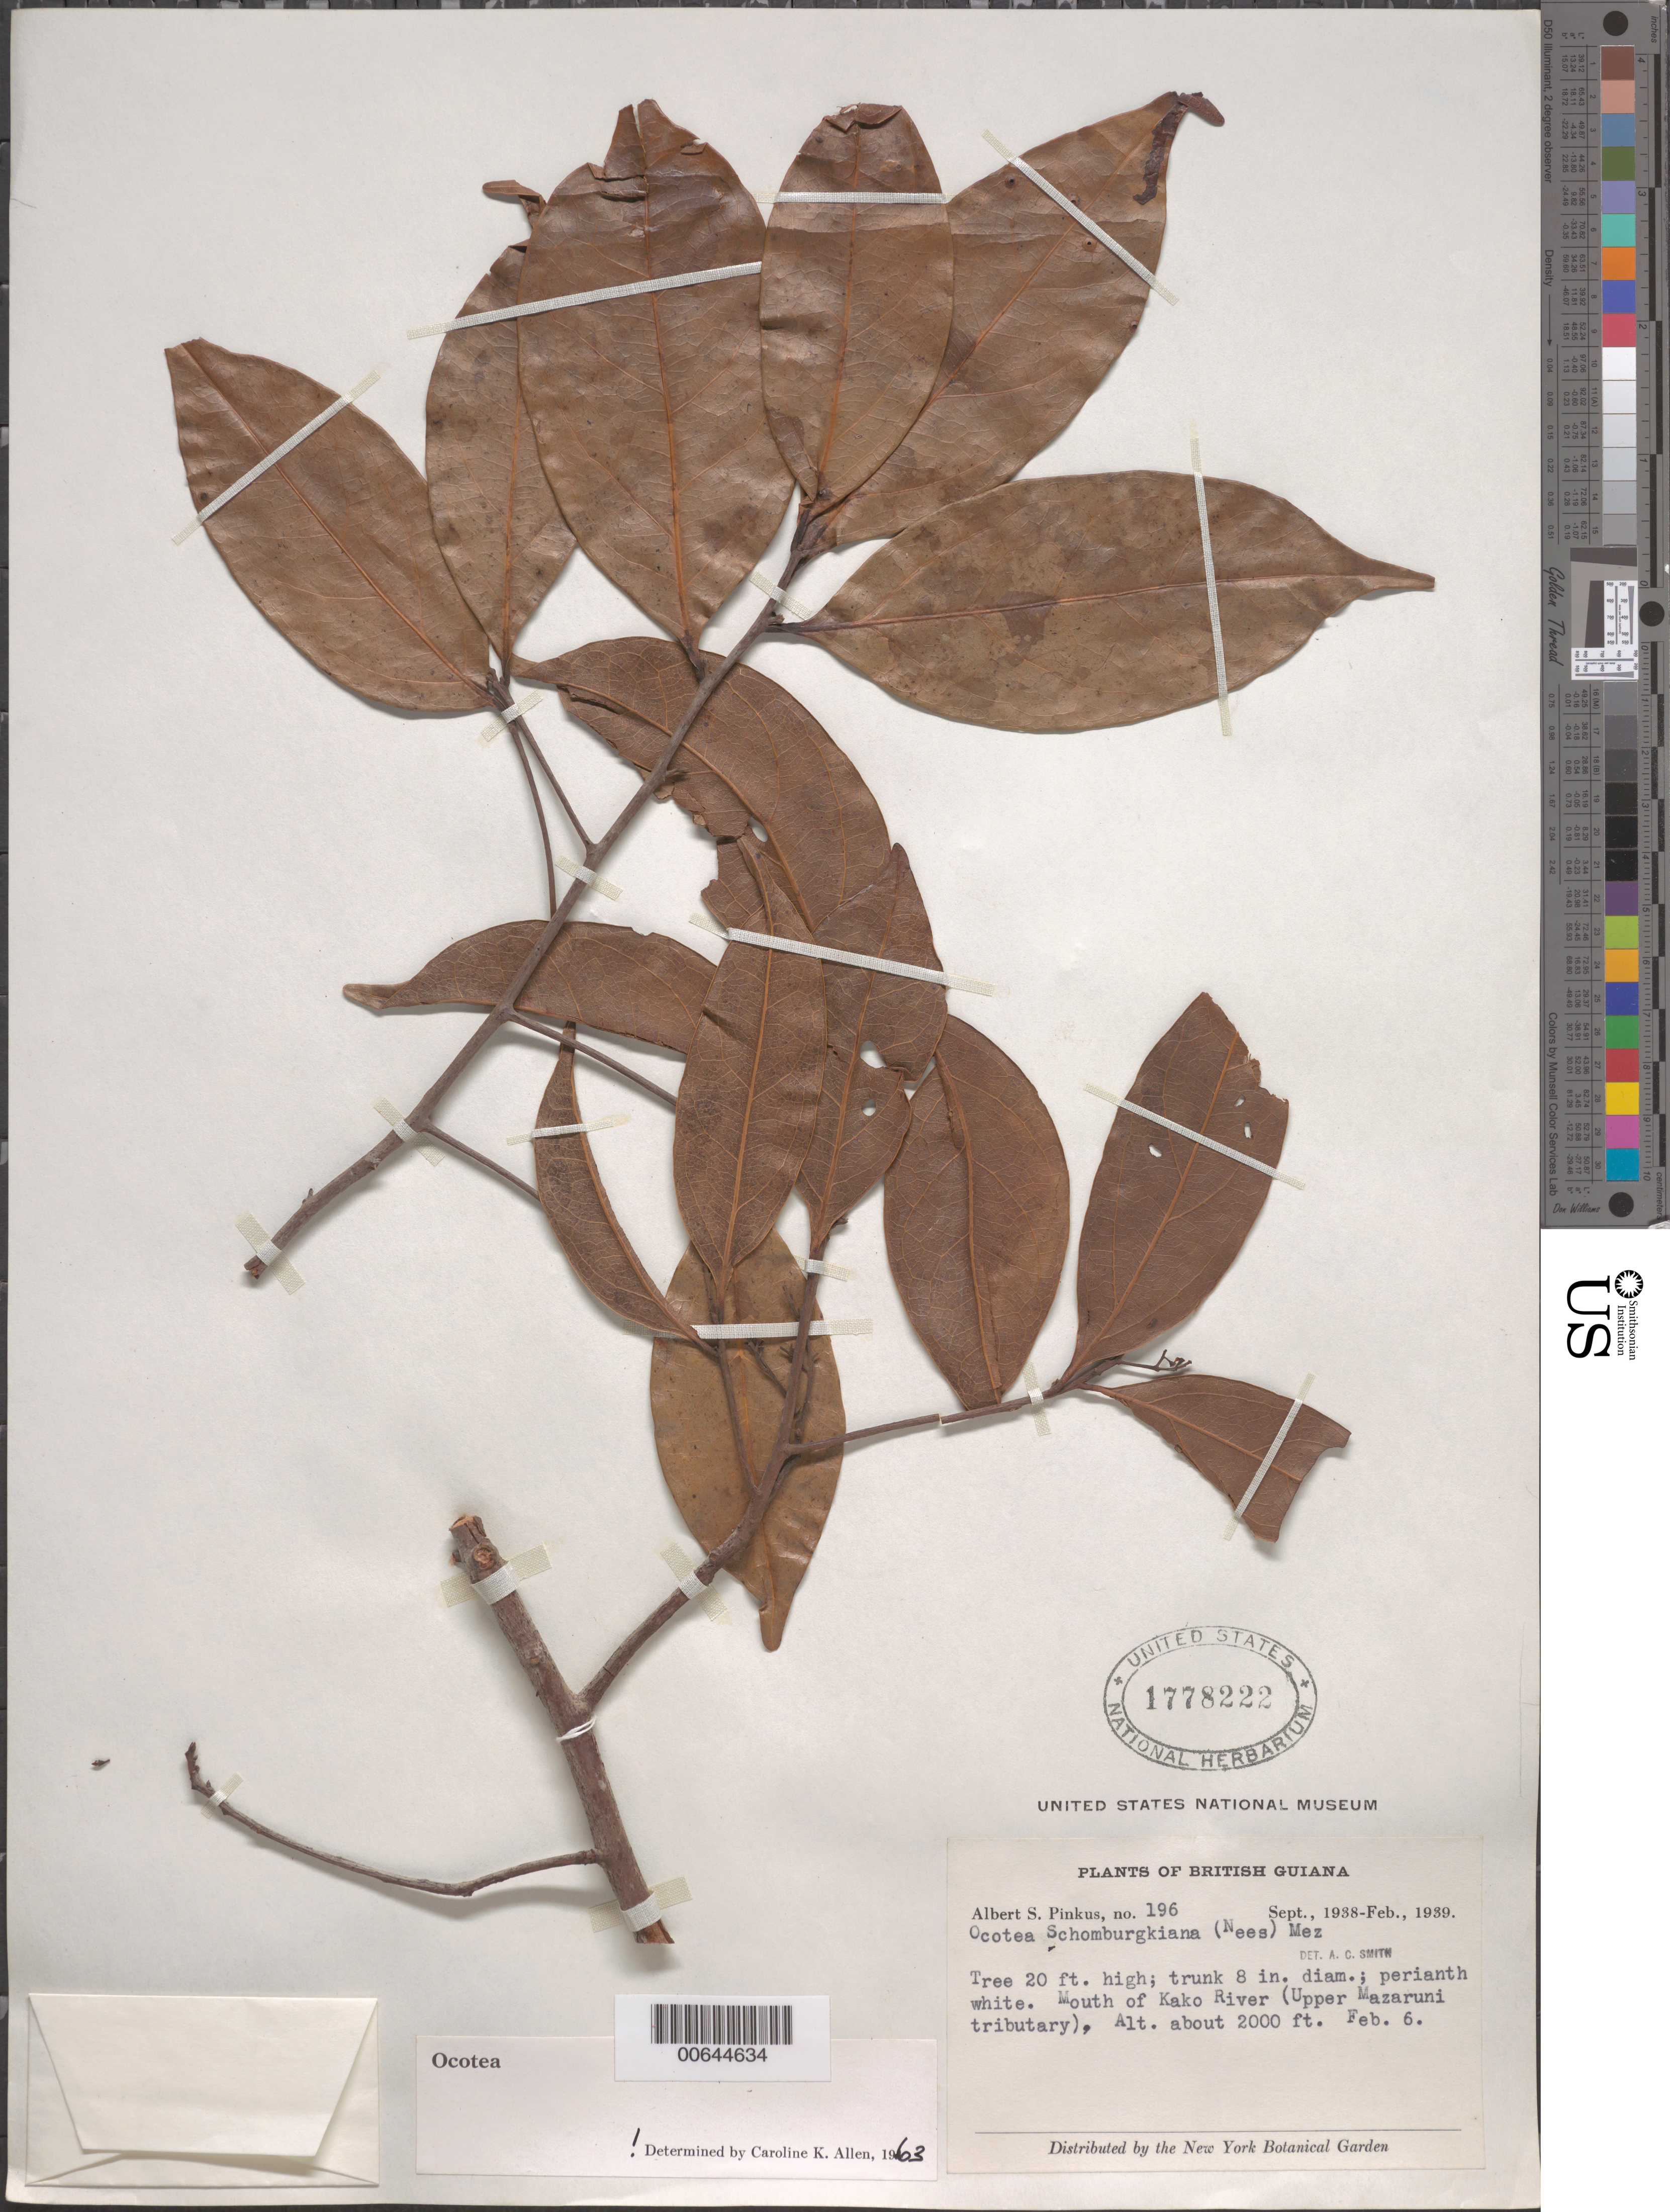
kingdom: Plantae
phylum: Tracheophyta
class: Magnoliopsida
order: Laurales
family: Lauraceae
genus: Ocotea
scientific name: Ocotea schomburgkiana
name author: (Nees) Mez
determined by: Allen, C. K.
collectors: A. Pinkus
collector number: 196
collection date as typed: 6-Feb-39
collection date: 1939-02-06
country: Guyana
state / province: Cuyuni-Mazaruni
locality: Kako River, at mouth, (upper Mazaruni tributary)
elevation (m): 600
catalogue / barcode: US 1778222